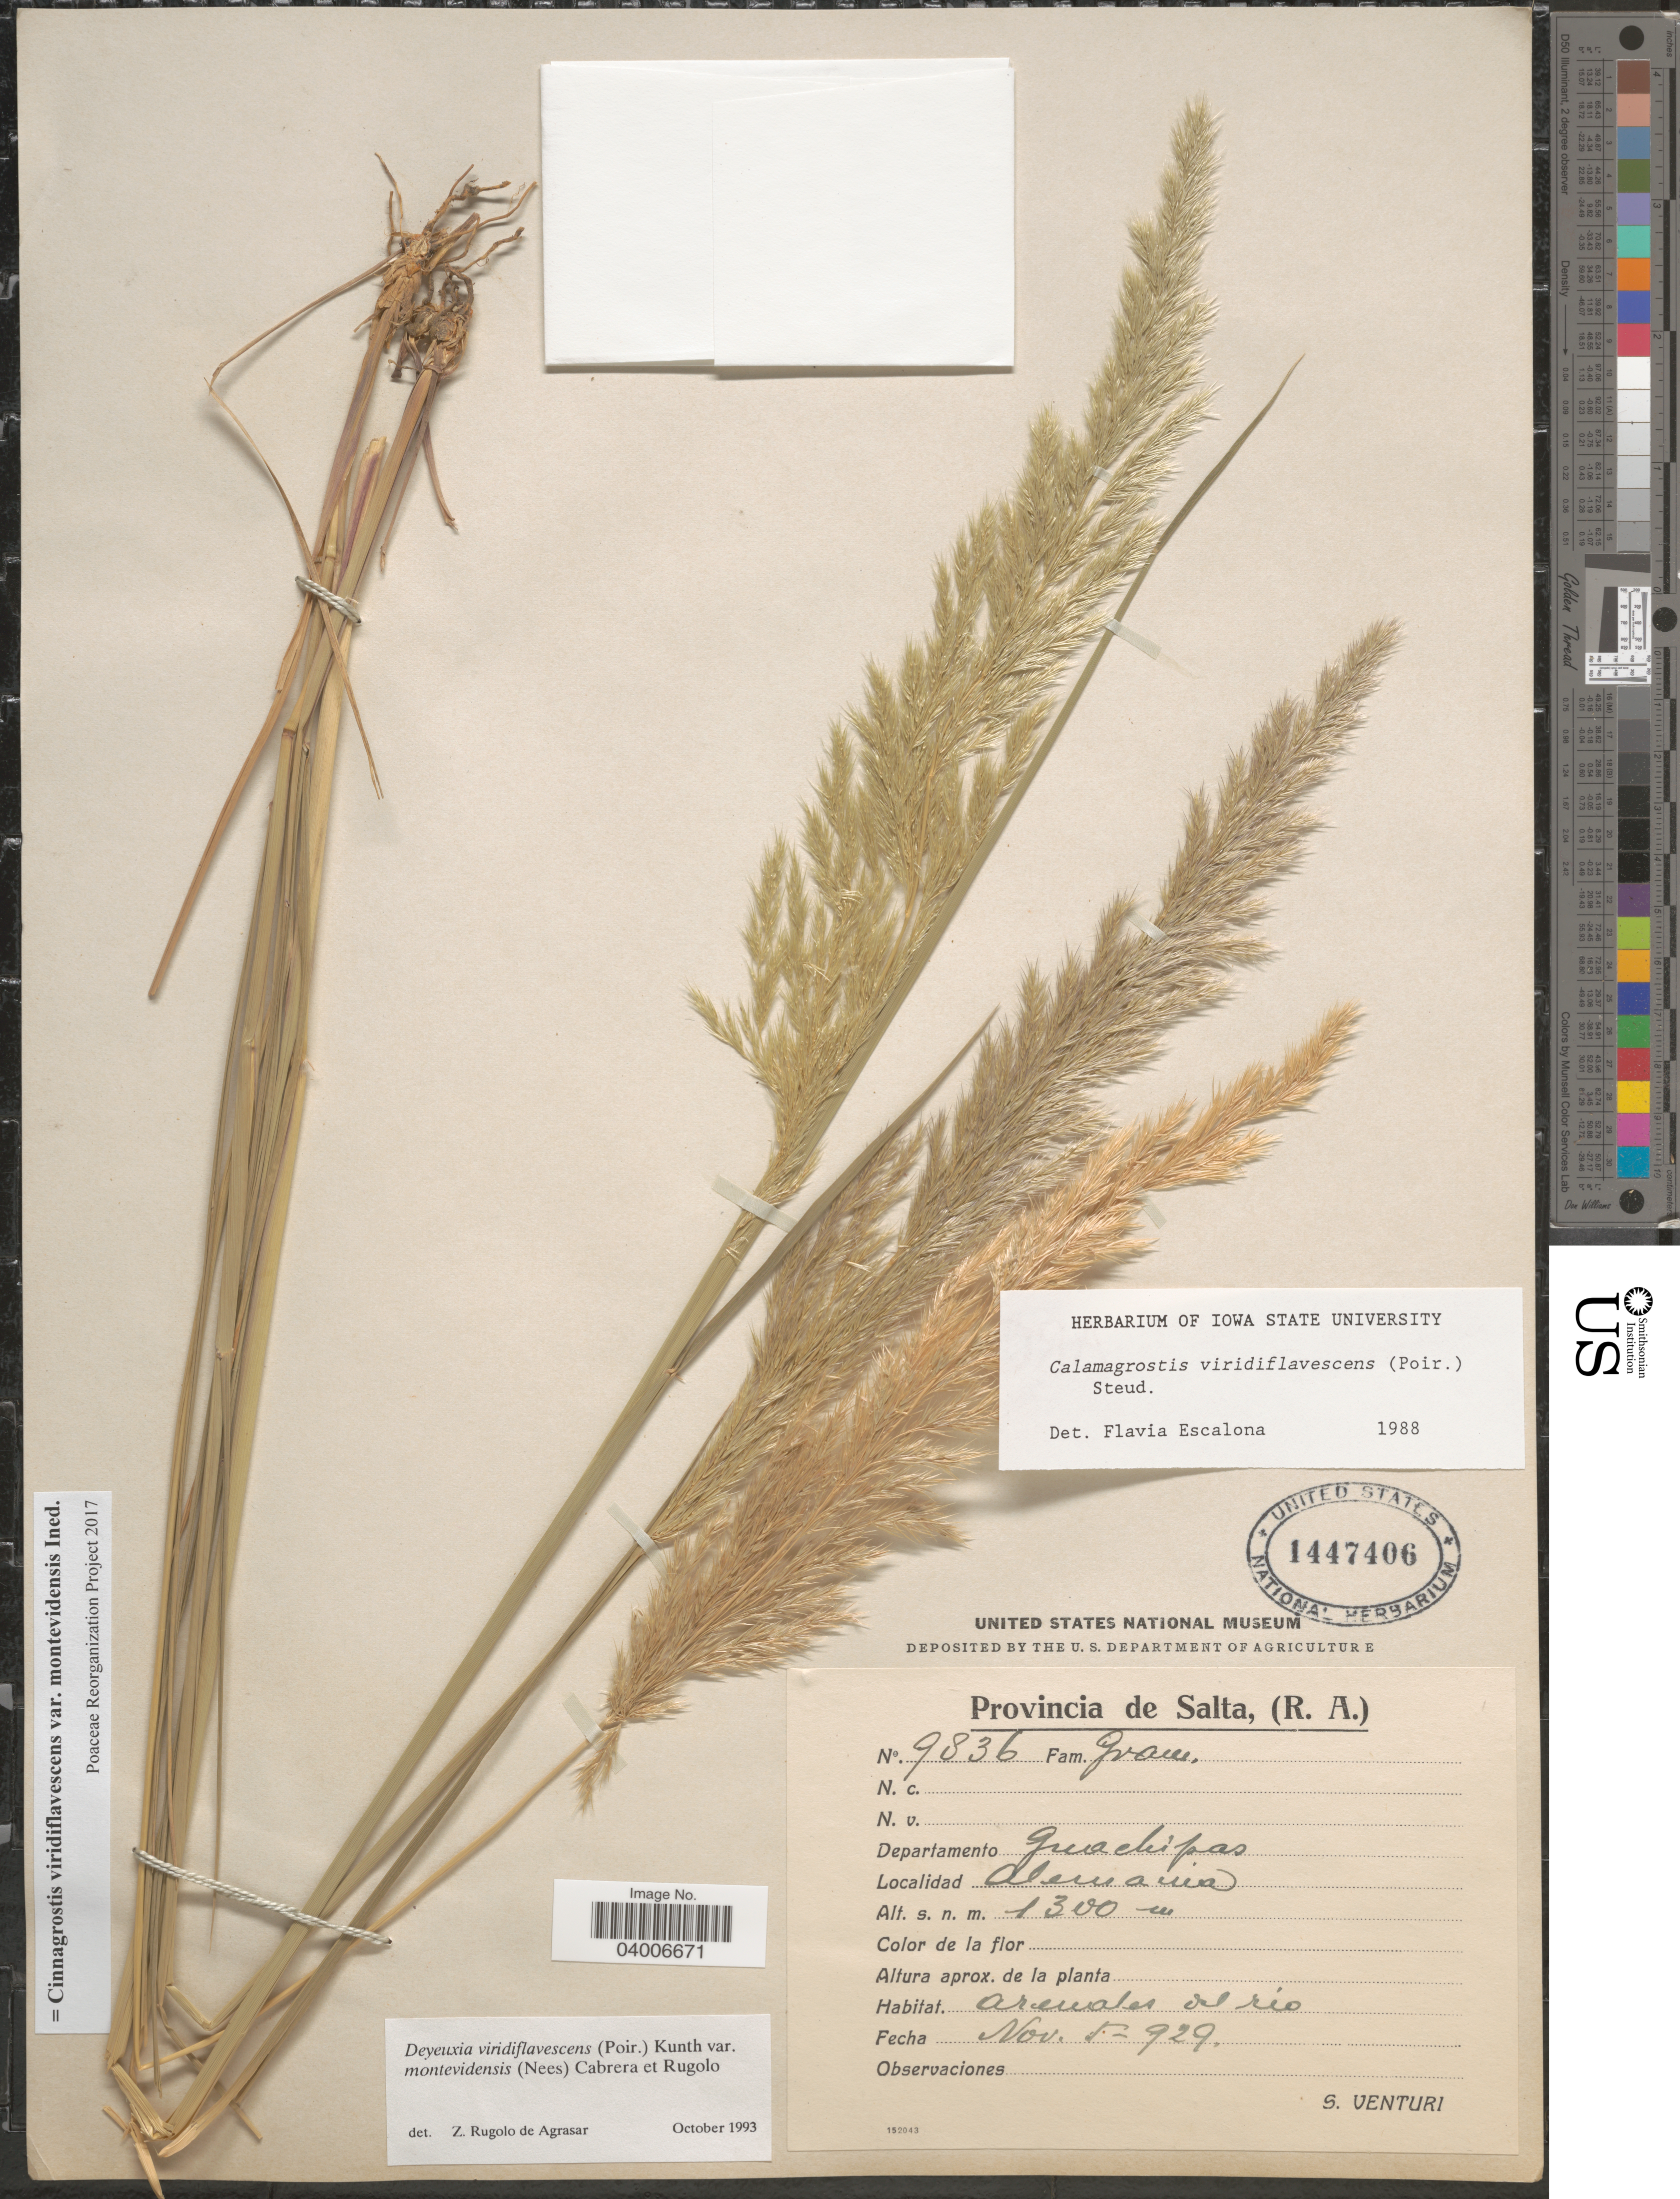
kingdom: Plantae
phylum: Tracheophyta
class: Liliopsida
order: Poales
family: Poaceae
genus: Cinnagrostis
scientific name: Cinnagrostis viridiflavescens var. montevidensis ined.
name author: (Nees) P.M. Peterson et al.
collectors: S. Venturi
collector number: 9836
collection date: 1929-11-05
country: Argentina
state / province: Salta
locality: Departamento Guachipas. Alemania.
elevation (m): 1300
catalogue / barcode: US 1447406